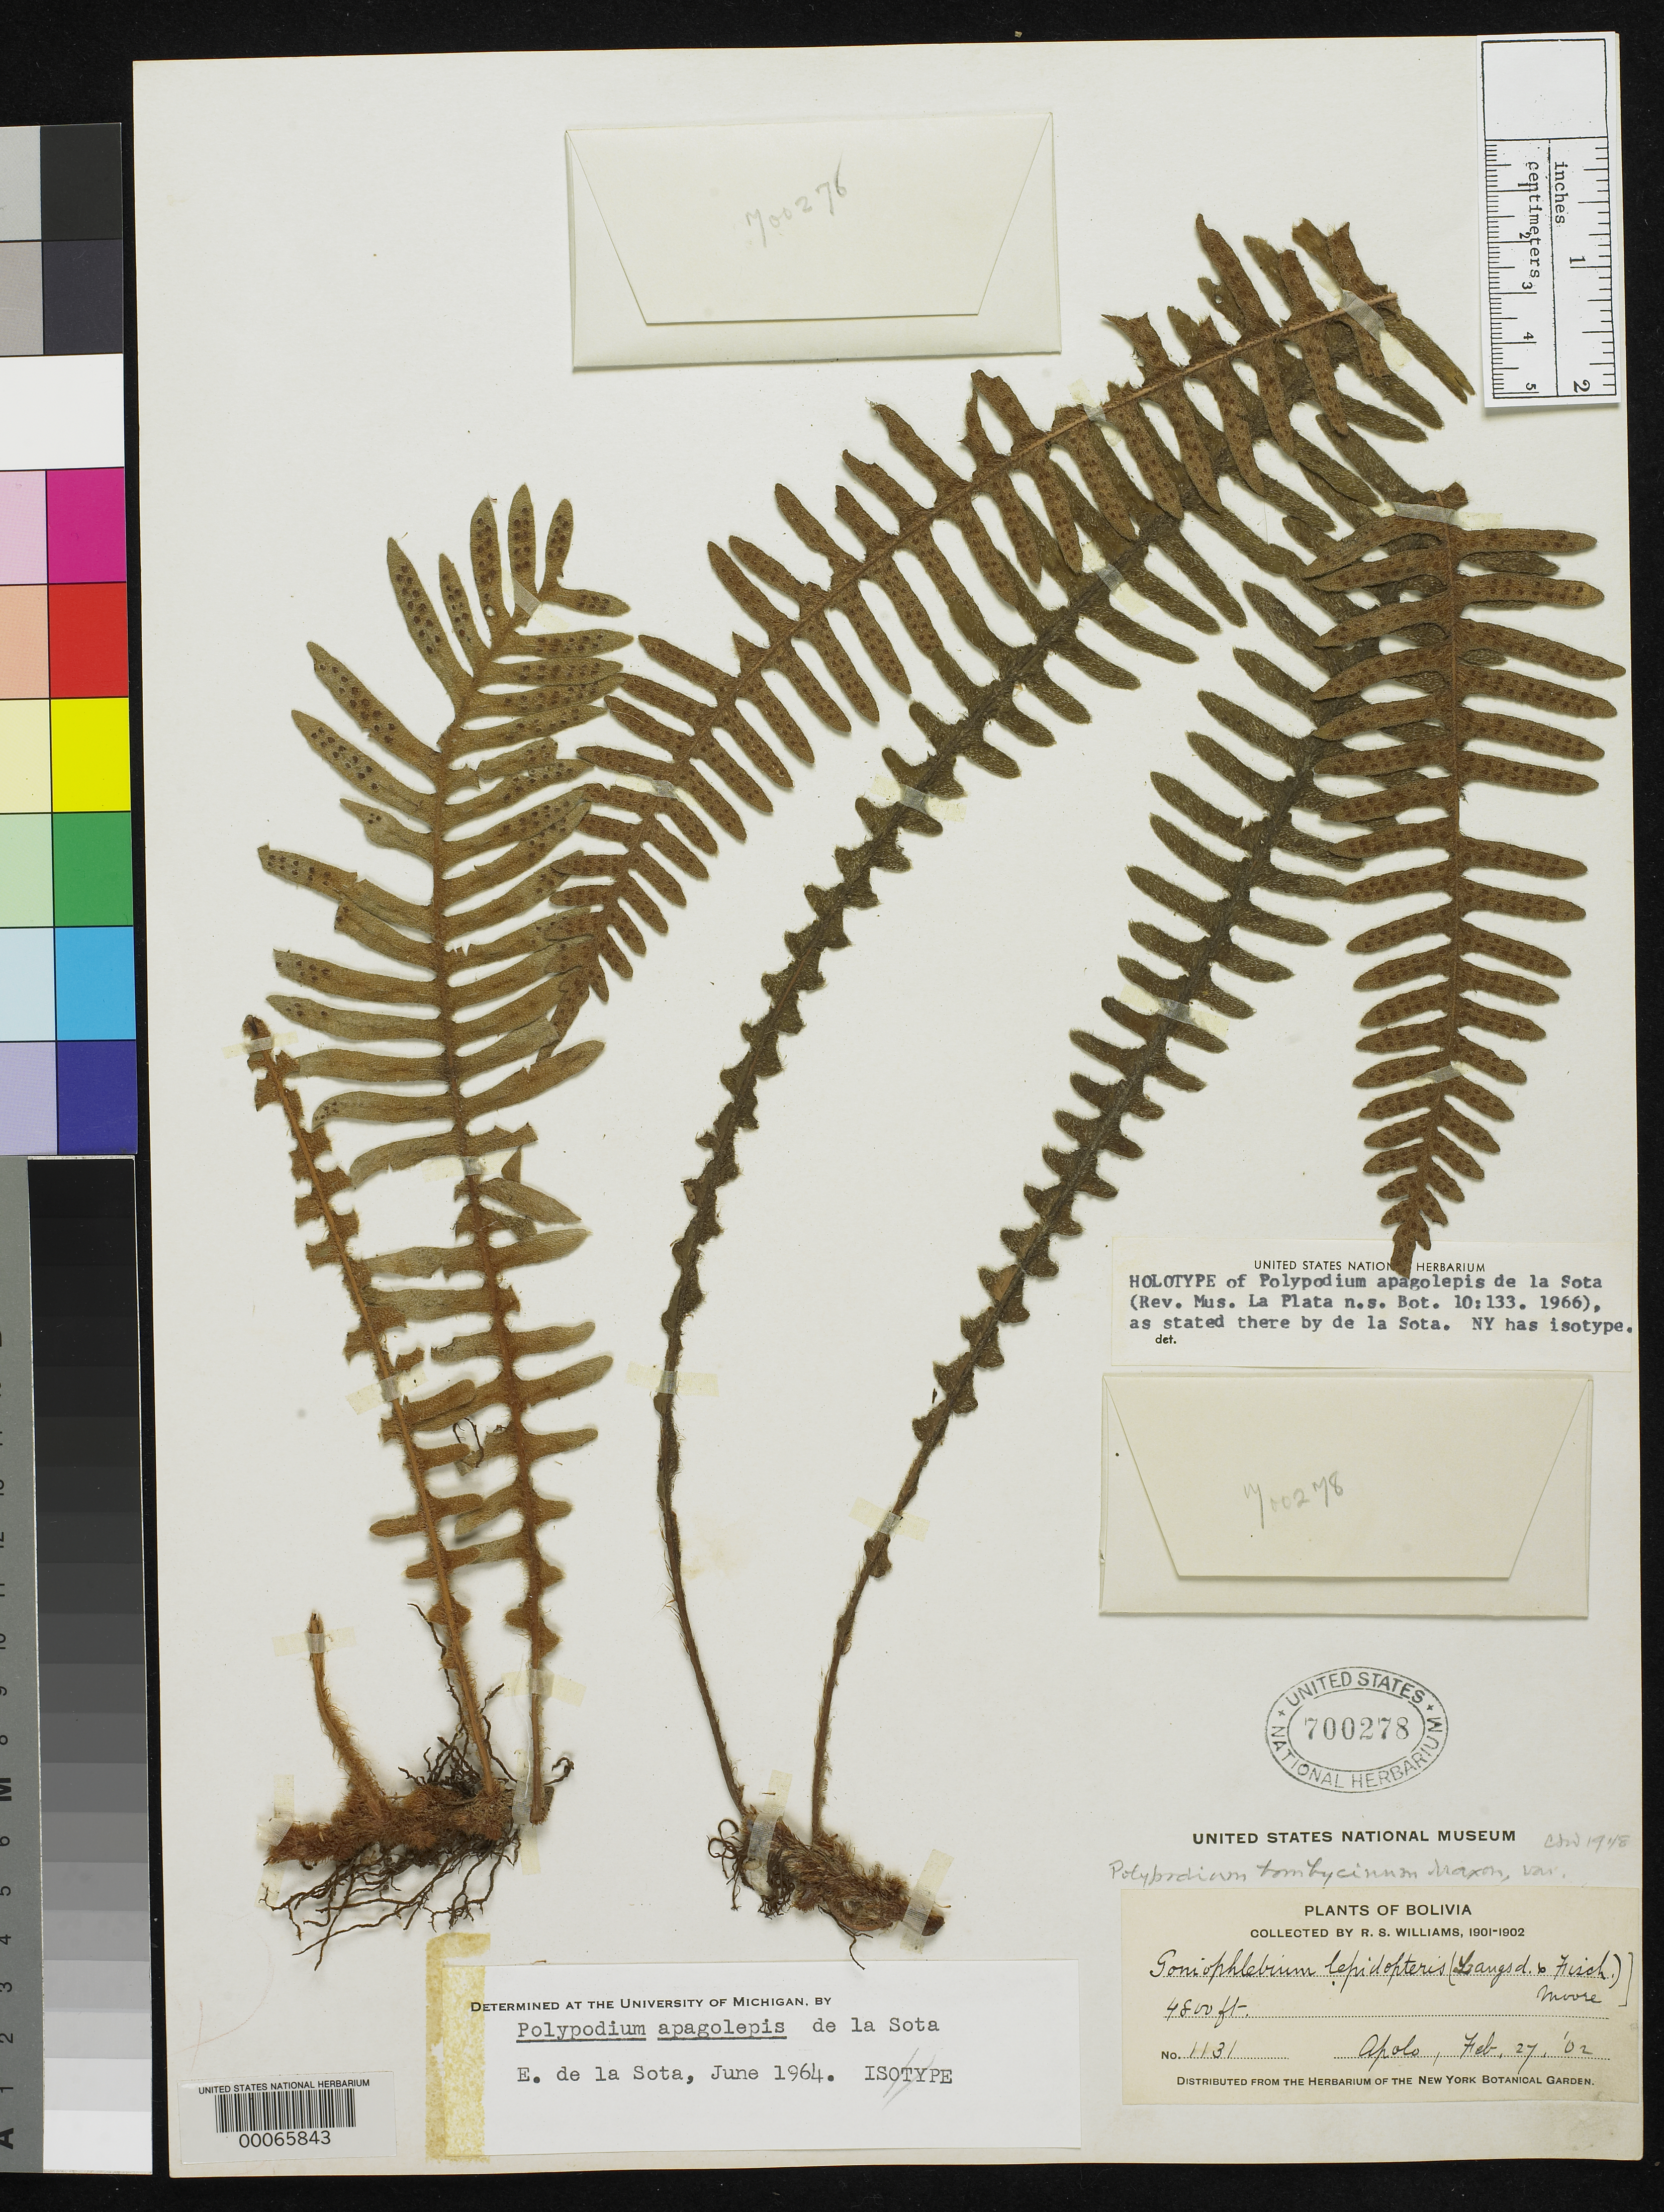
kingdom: Plantae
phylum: Tracheophyta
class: Polypodiopsida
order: Polypodiales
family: Polypodiaceae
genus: Polypodium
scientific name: Polypodium apagolepis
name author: de la Sota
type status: Holotype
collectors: R. S. Williams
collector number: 1131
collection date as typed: Feb. 27, 1902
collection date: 1902-02-27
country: Bolivia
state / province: La Paz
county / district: Franz Tamayo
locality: Apolo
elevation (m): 1463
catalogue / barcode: US 700278